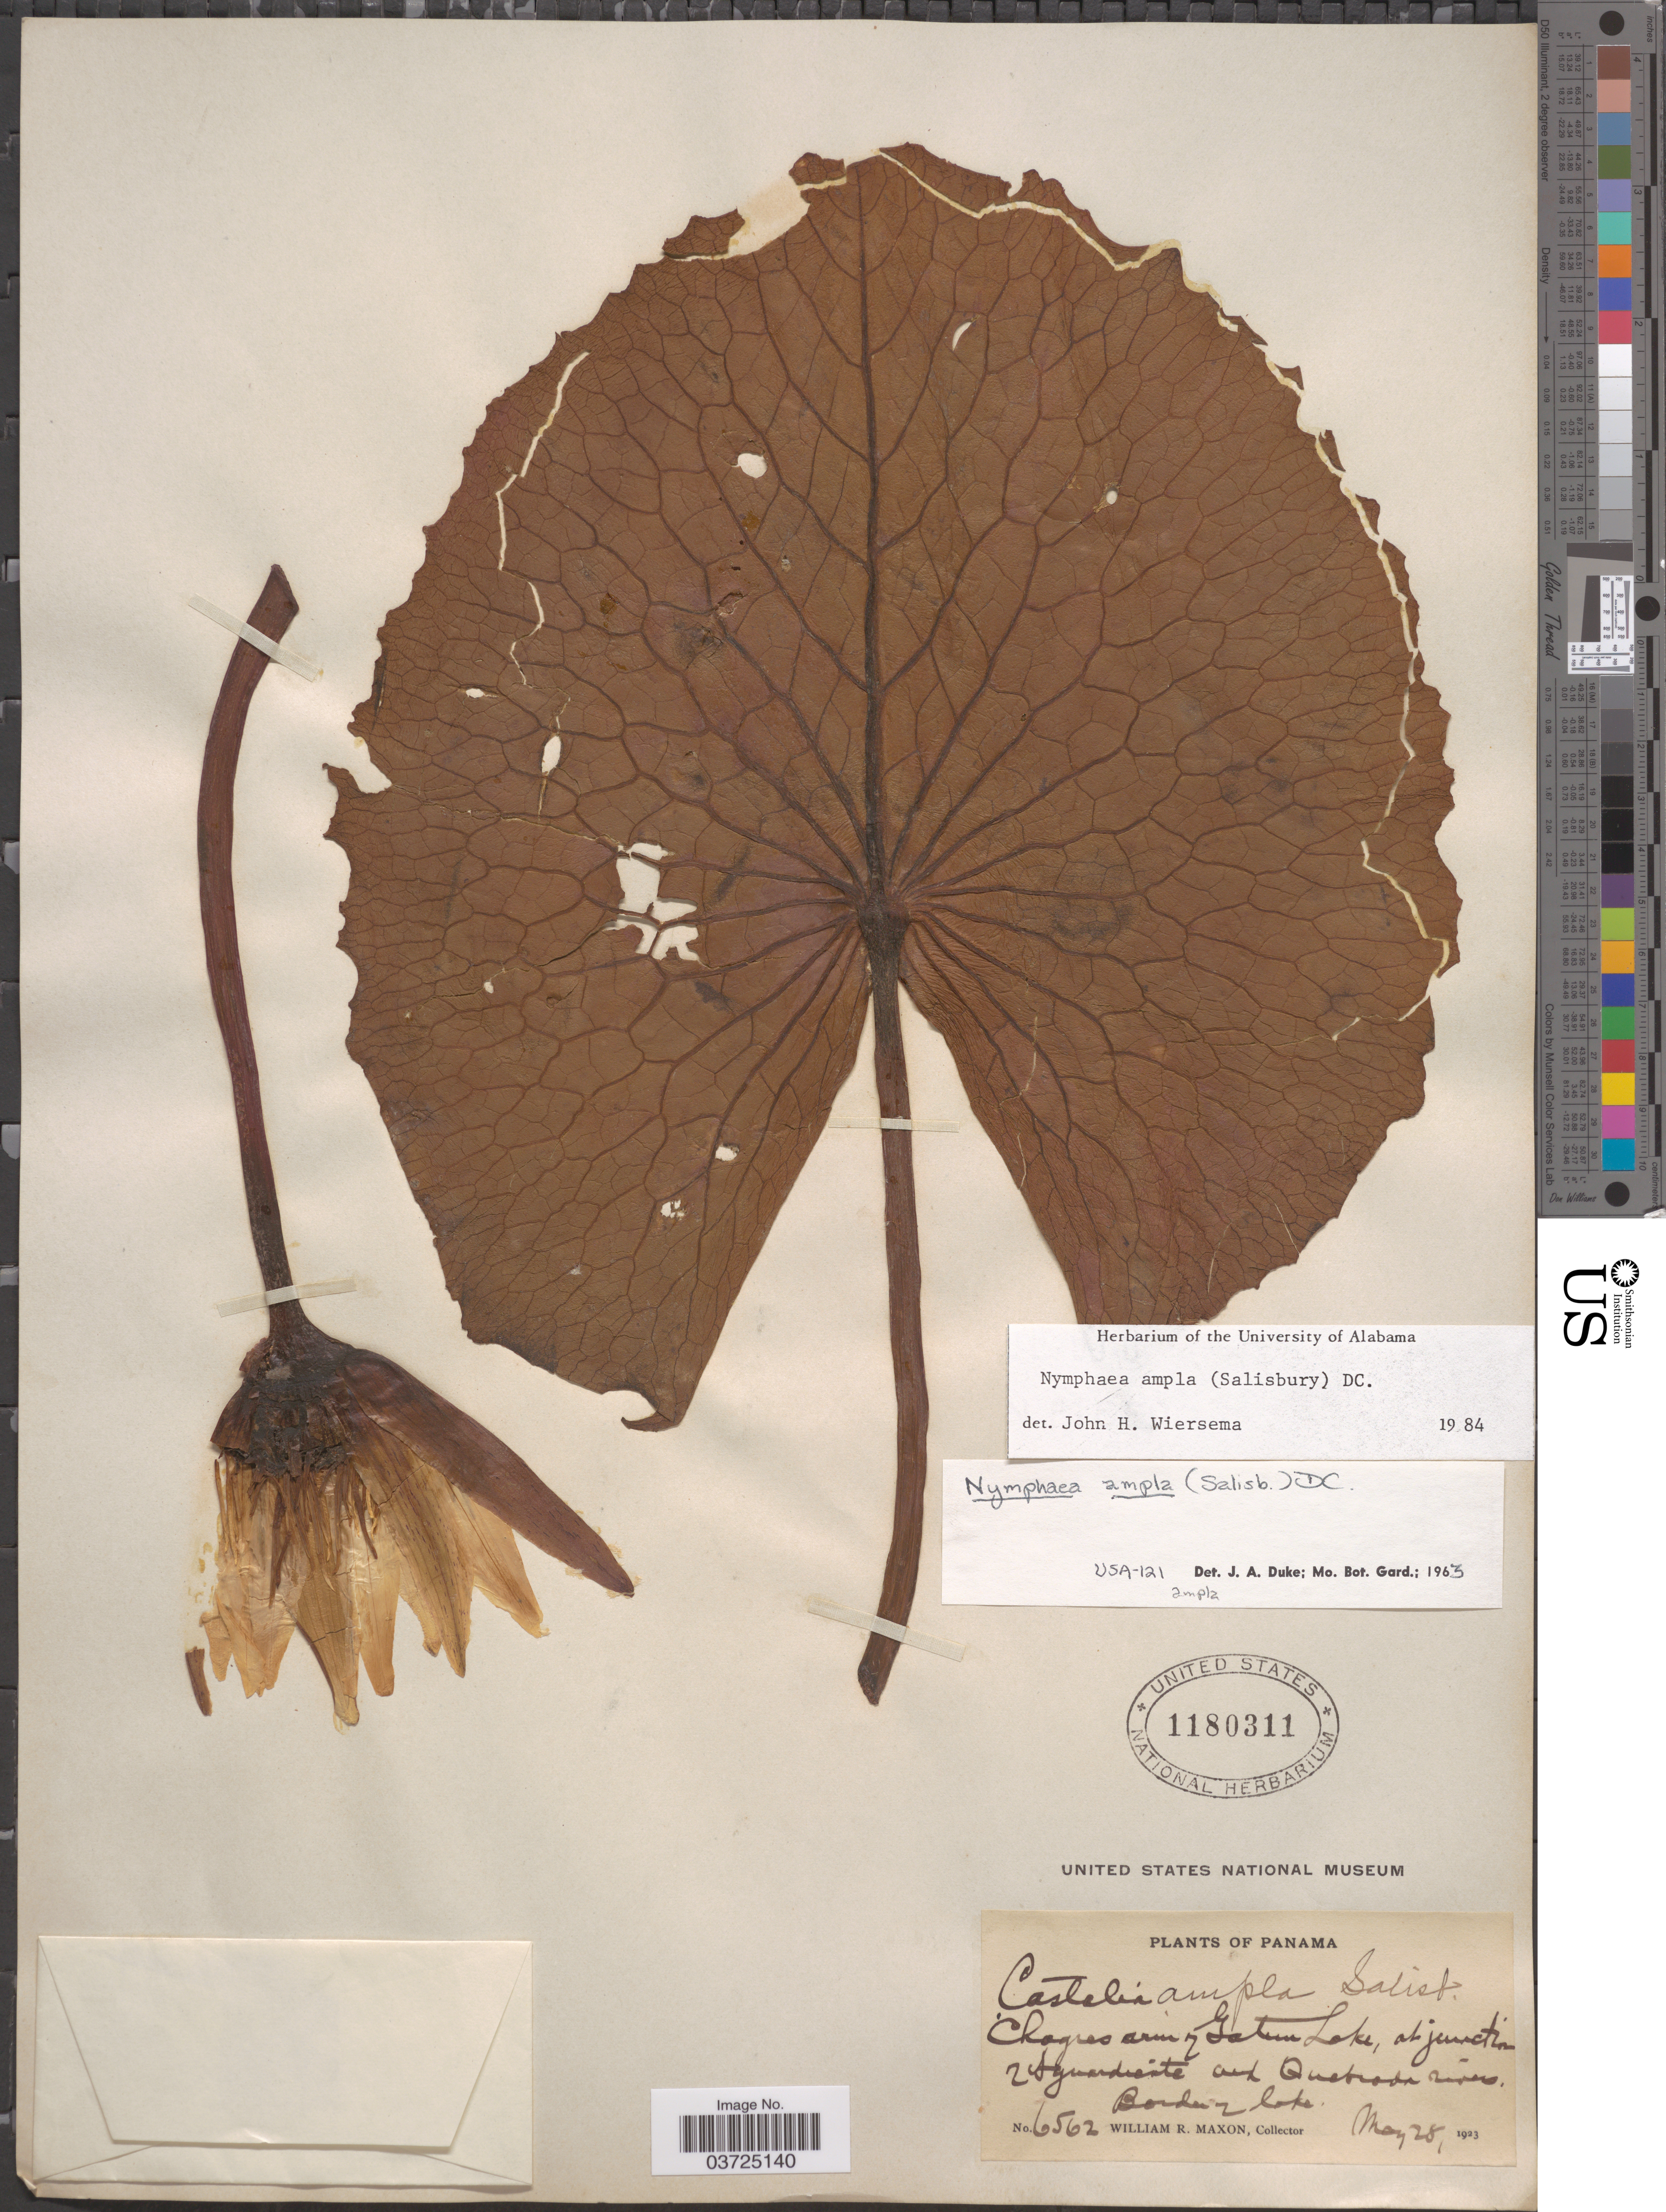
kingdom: Plantae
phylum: Tracheophyta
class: Magnoliopsida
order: Nymphaeales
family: Nymphaeaceae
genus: Nymphaea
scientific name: Nymphaea ampla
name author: (Salisb.) DC.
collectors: W. R. Maxon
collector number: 6562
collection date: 1923-05-28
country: Panama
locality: Chagres area of Gatun Lake, at junction of Aguardiente and Quebrada rivers. Border of lake.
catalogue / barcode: US 1180311